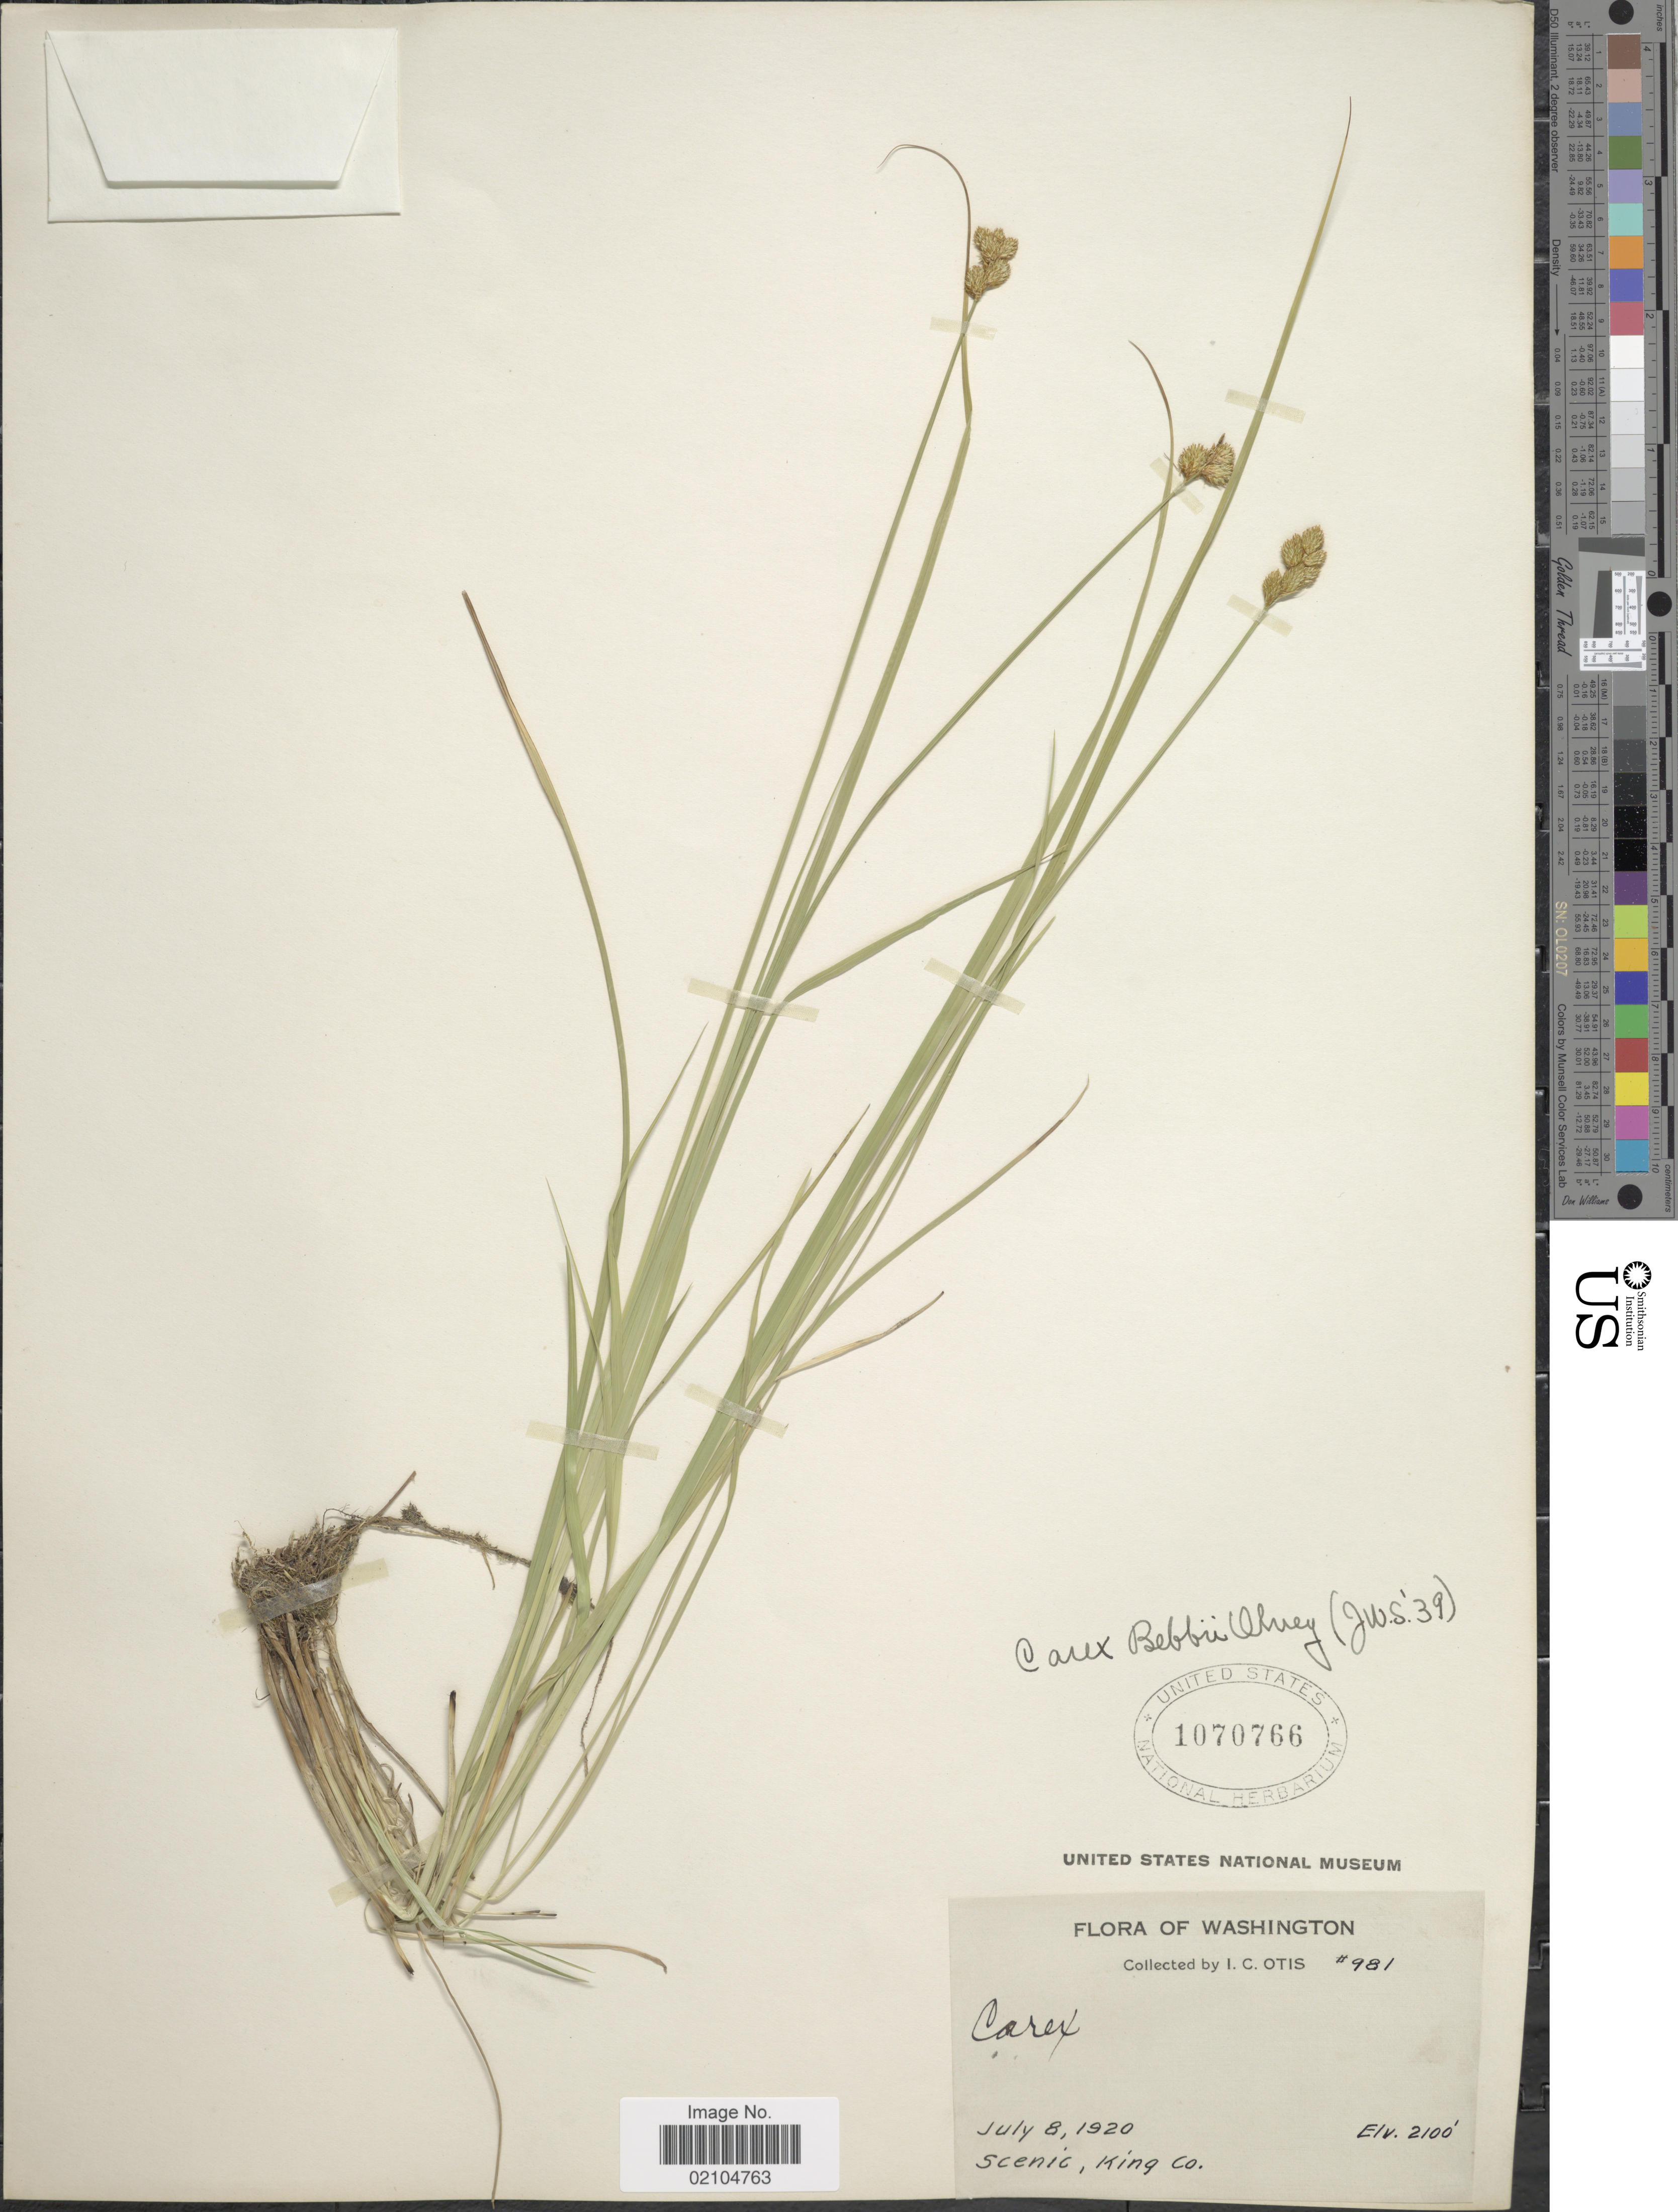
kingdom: Plantae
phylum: Tracheophyta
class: Liliopsida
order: Poales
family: Cyperaceae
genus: Carex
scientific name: Carex bebbii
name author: (L.H. Bailey) Olney ex Fernald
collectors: I. C. Otis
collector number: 981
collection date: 1920-07-08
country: United States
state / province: Washington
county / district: King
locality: Scenic, King Co.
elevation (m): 640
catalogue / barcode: US 1070766